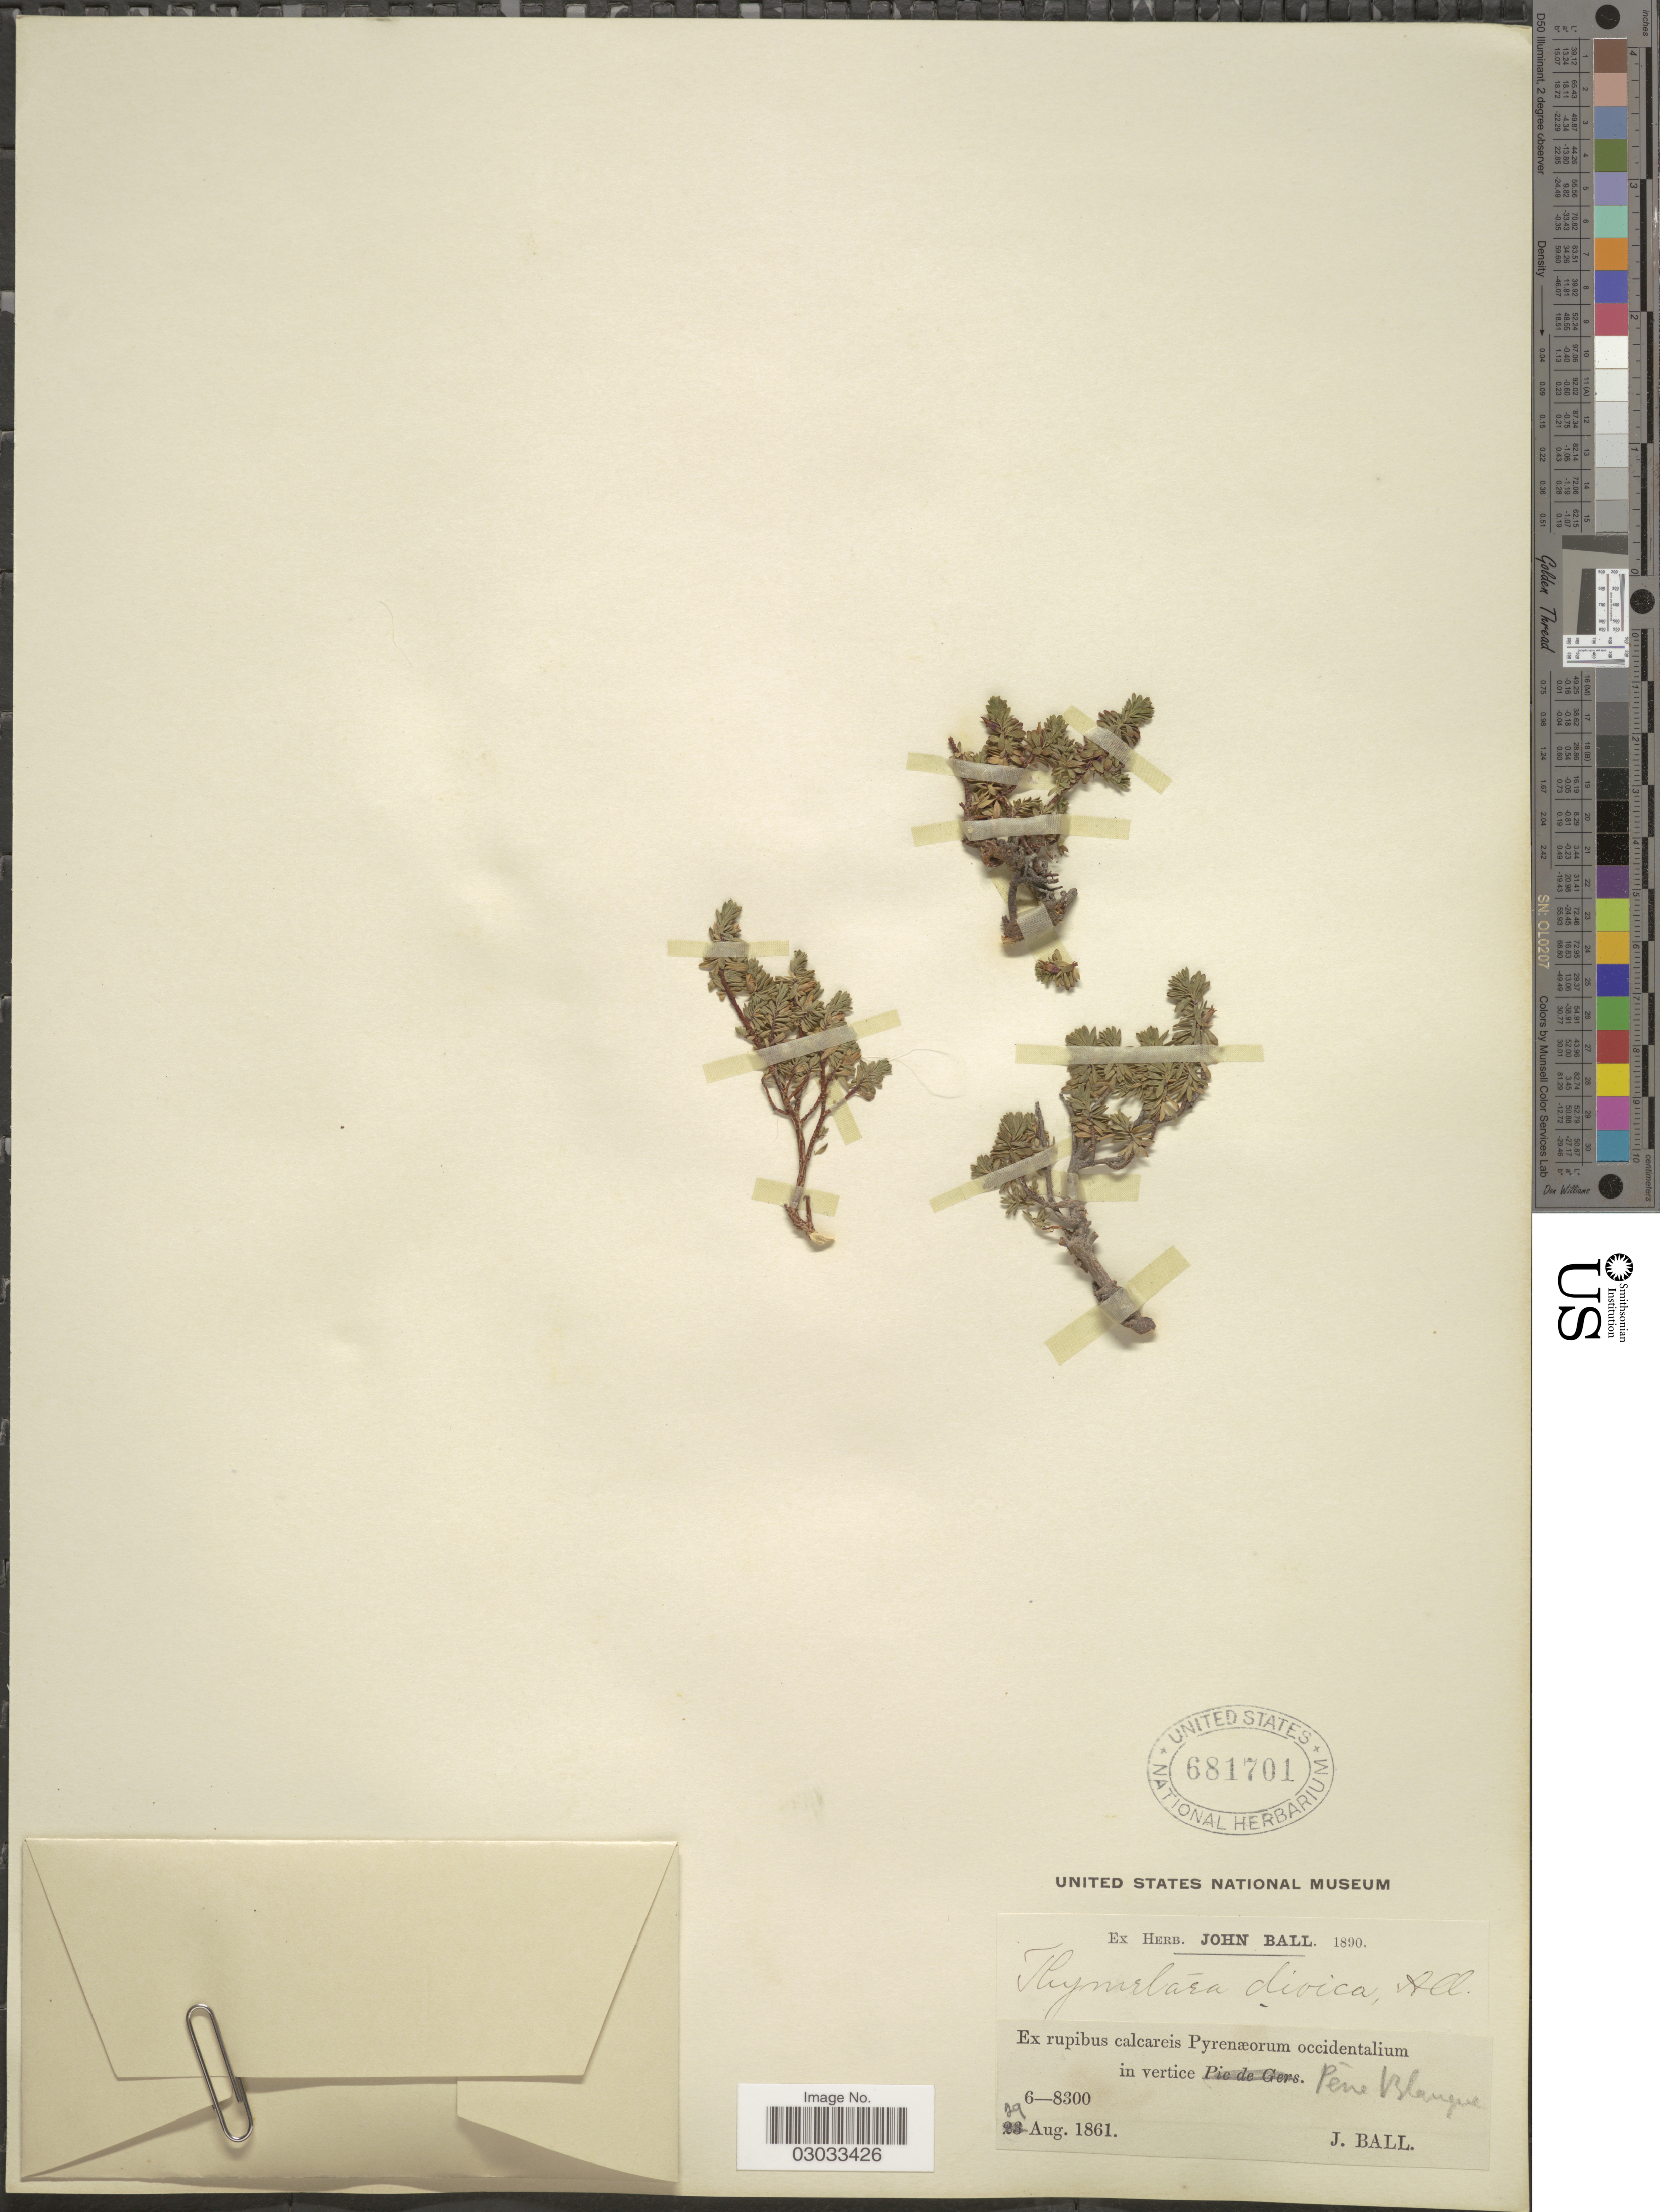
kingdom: Plantae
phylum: Tracheophyta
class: Magnoliopsida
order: Malvales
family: Thymelaeaceae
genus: Thymelaea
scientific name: Thymelaea dioica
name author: (Gouan) All.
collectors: J. Ball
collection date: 1861-08-29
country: France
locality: Ex rupibus calcareis Pyrenæorum occidentalium in vertice Pène Blanque.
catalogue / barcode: US 681701